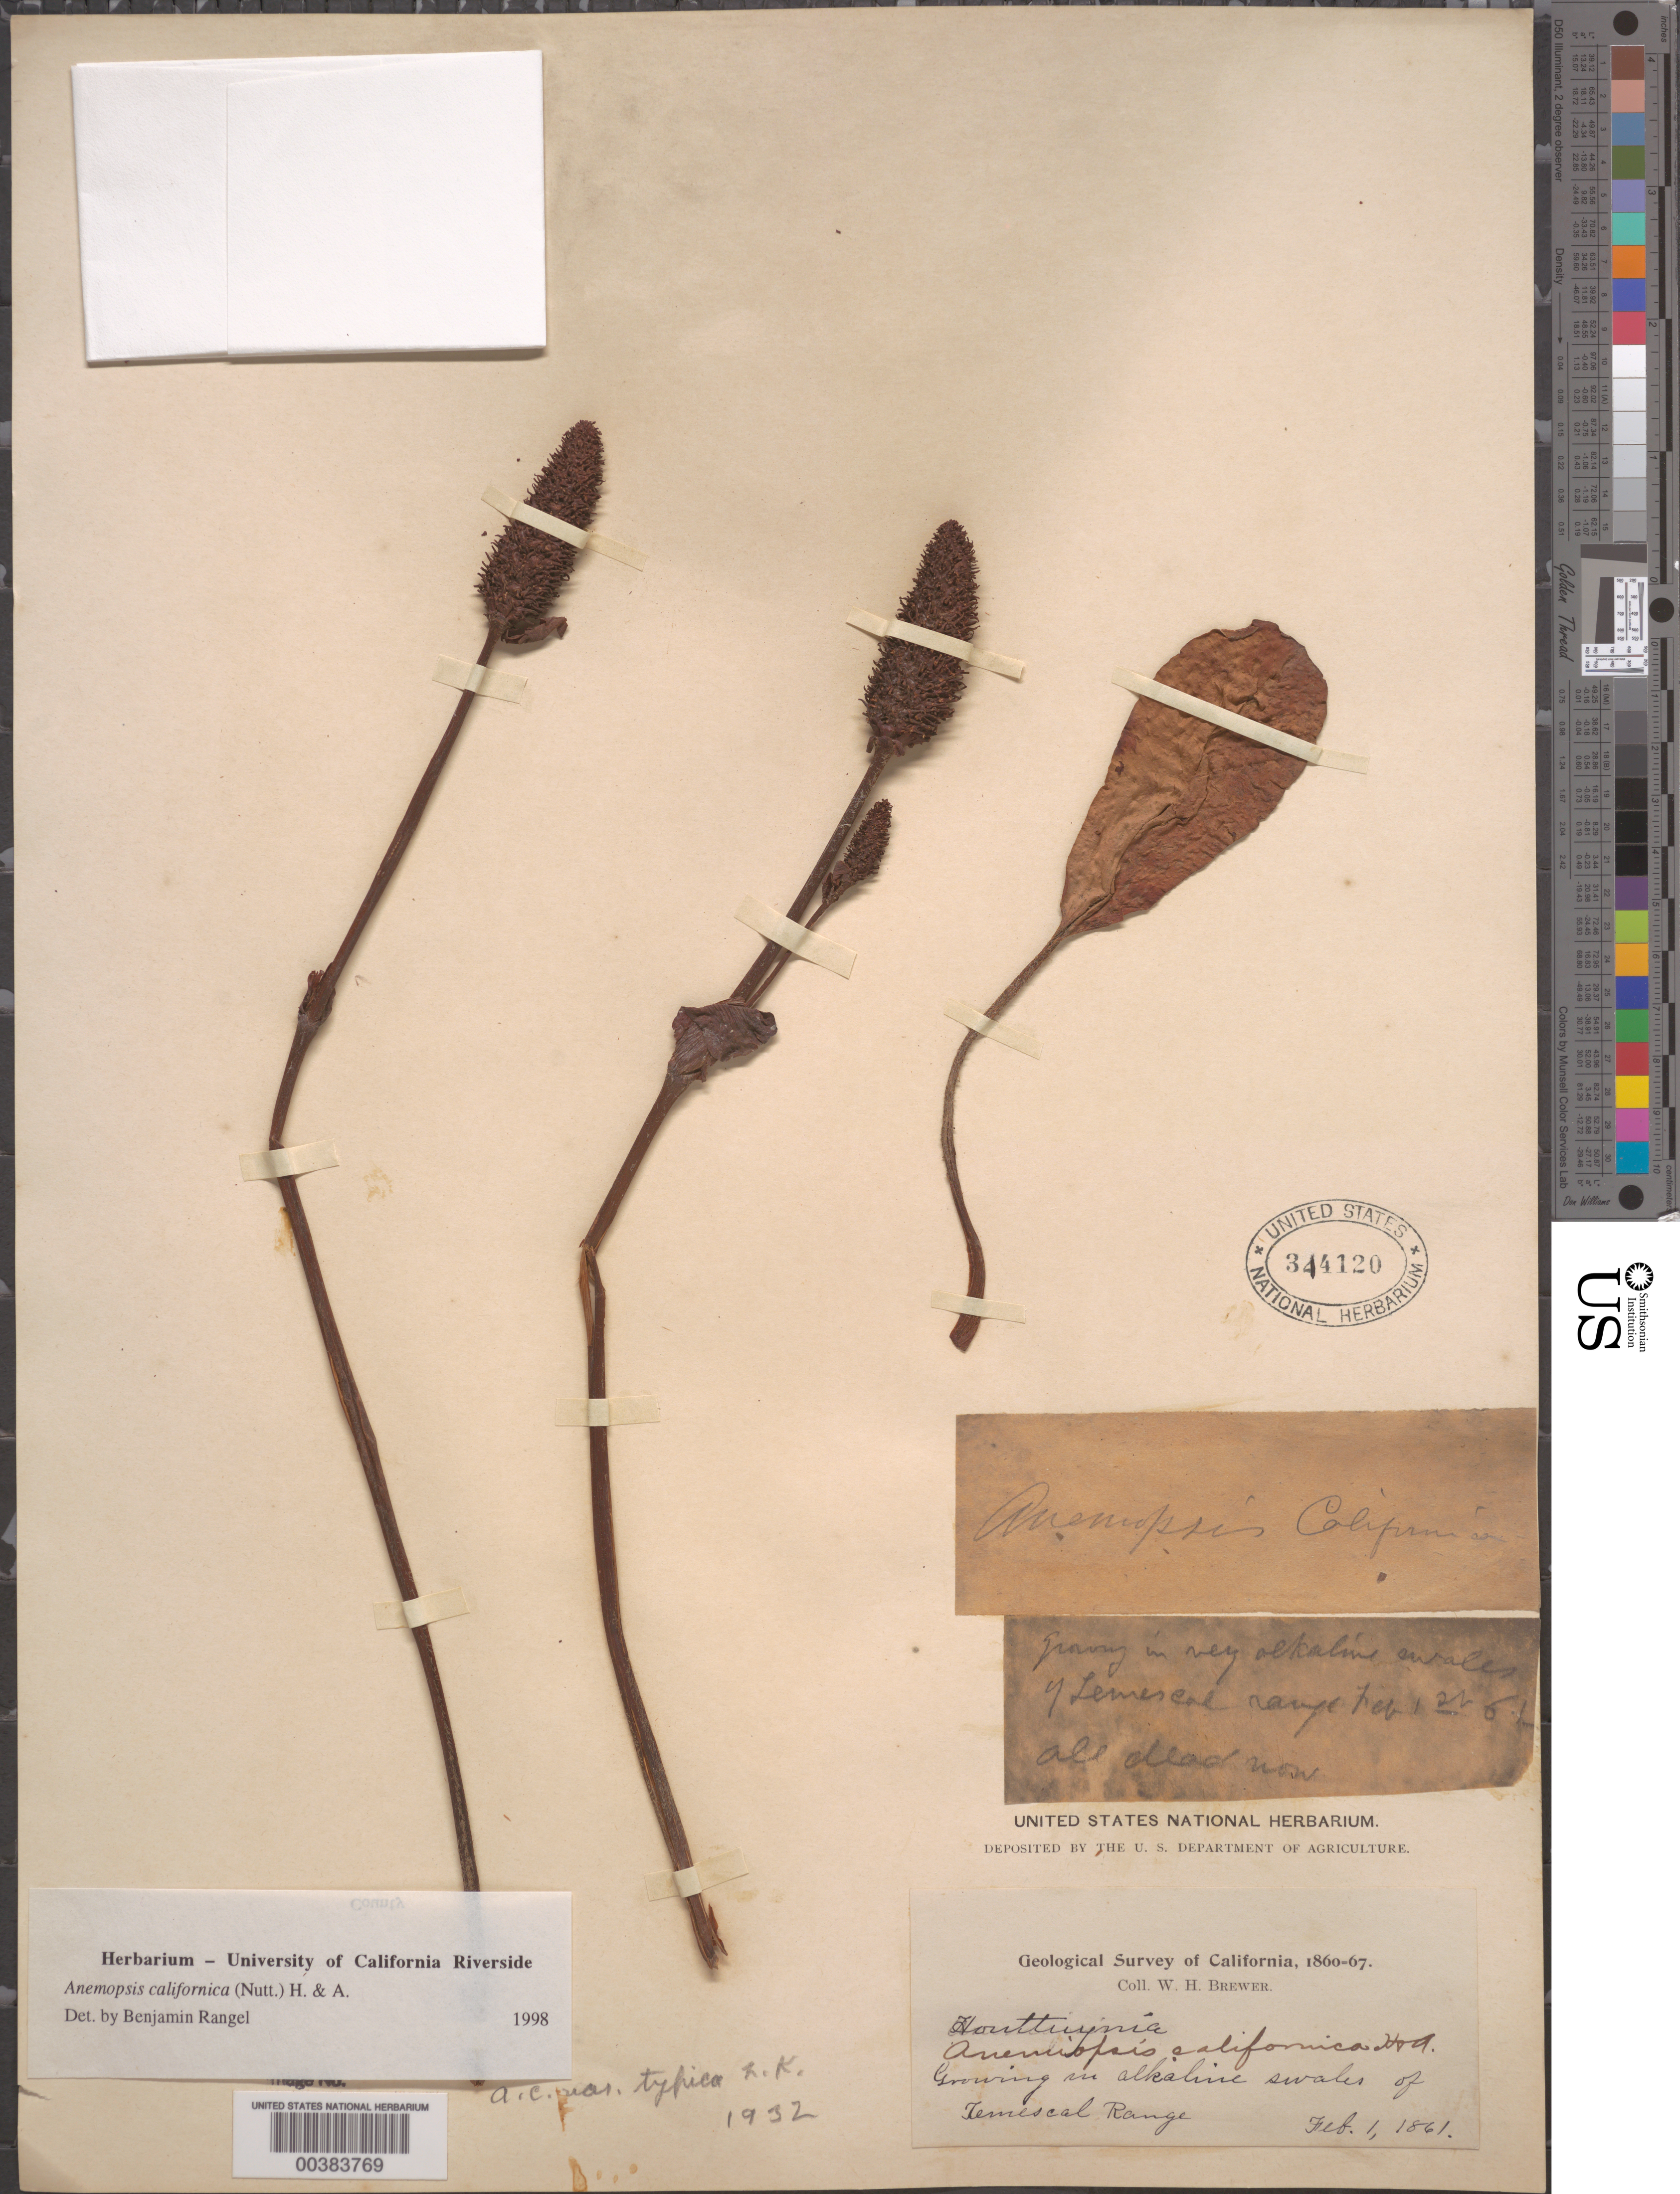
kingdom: Plantae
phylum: Tracheophyta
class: Magnoliopsida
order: Piperales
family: Saururaceae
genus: Anemopsis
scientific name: Anemopsis californica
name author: (Nutt.) Hook. & Arn.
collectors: W. H. Brewer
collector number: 526.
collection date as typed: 01 Feb 1861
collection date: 1861-02-01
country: United States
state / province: California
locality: Temescal range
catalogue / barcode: US 344120